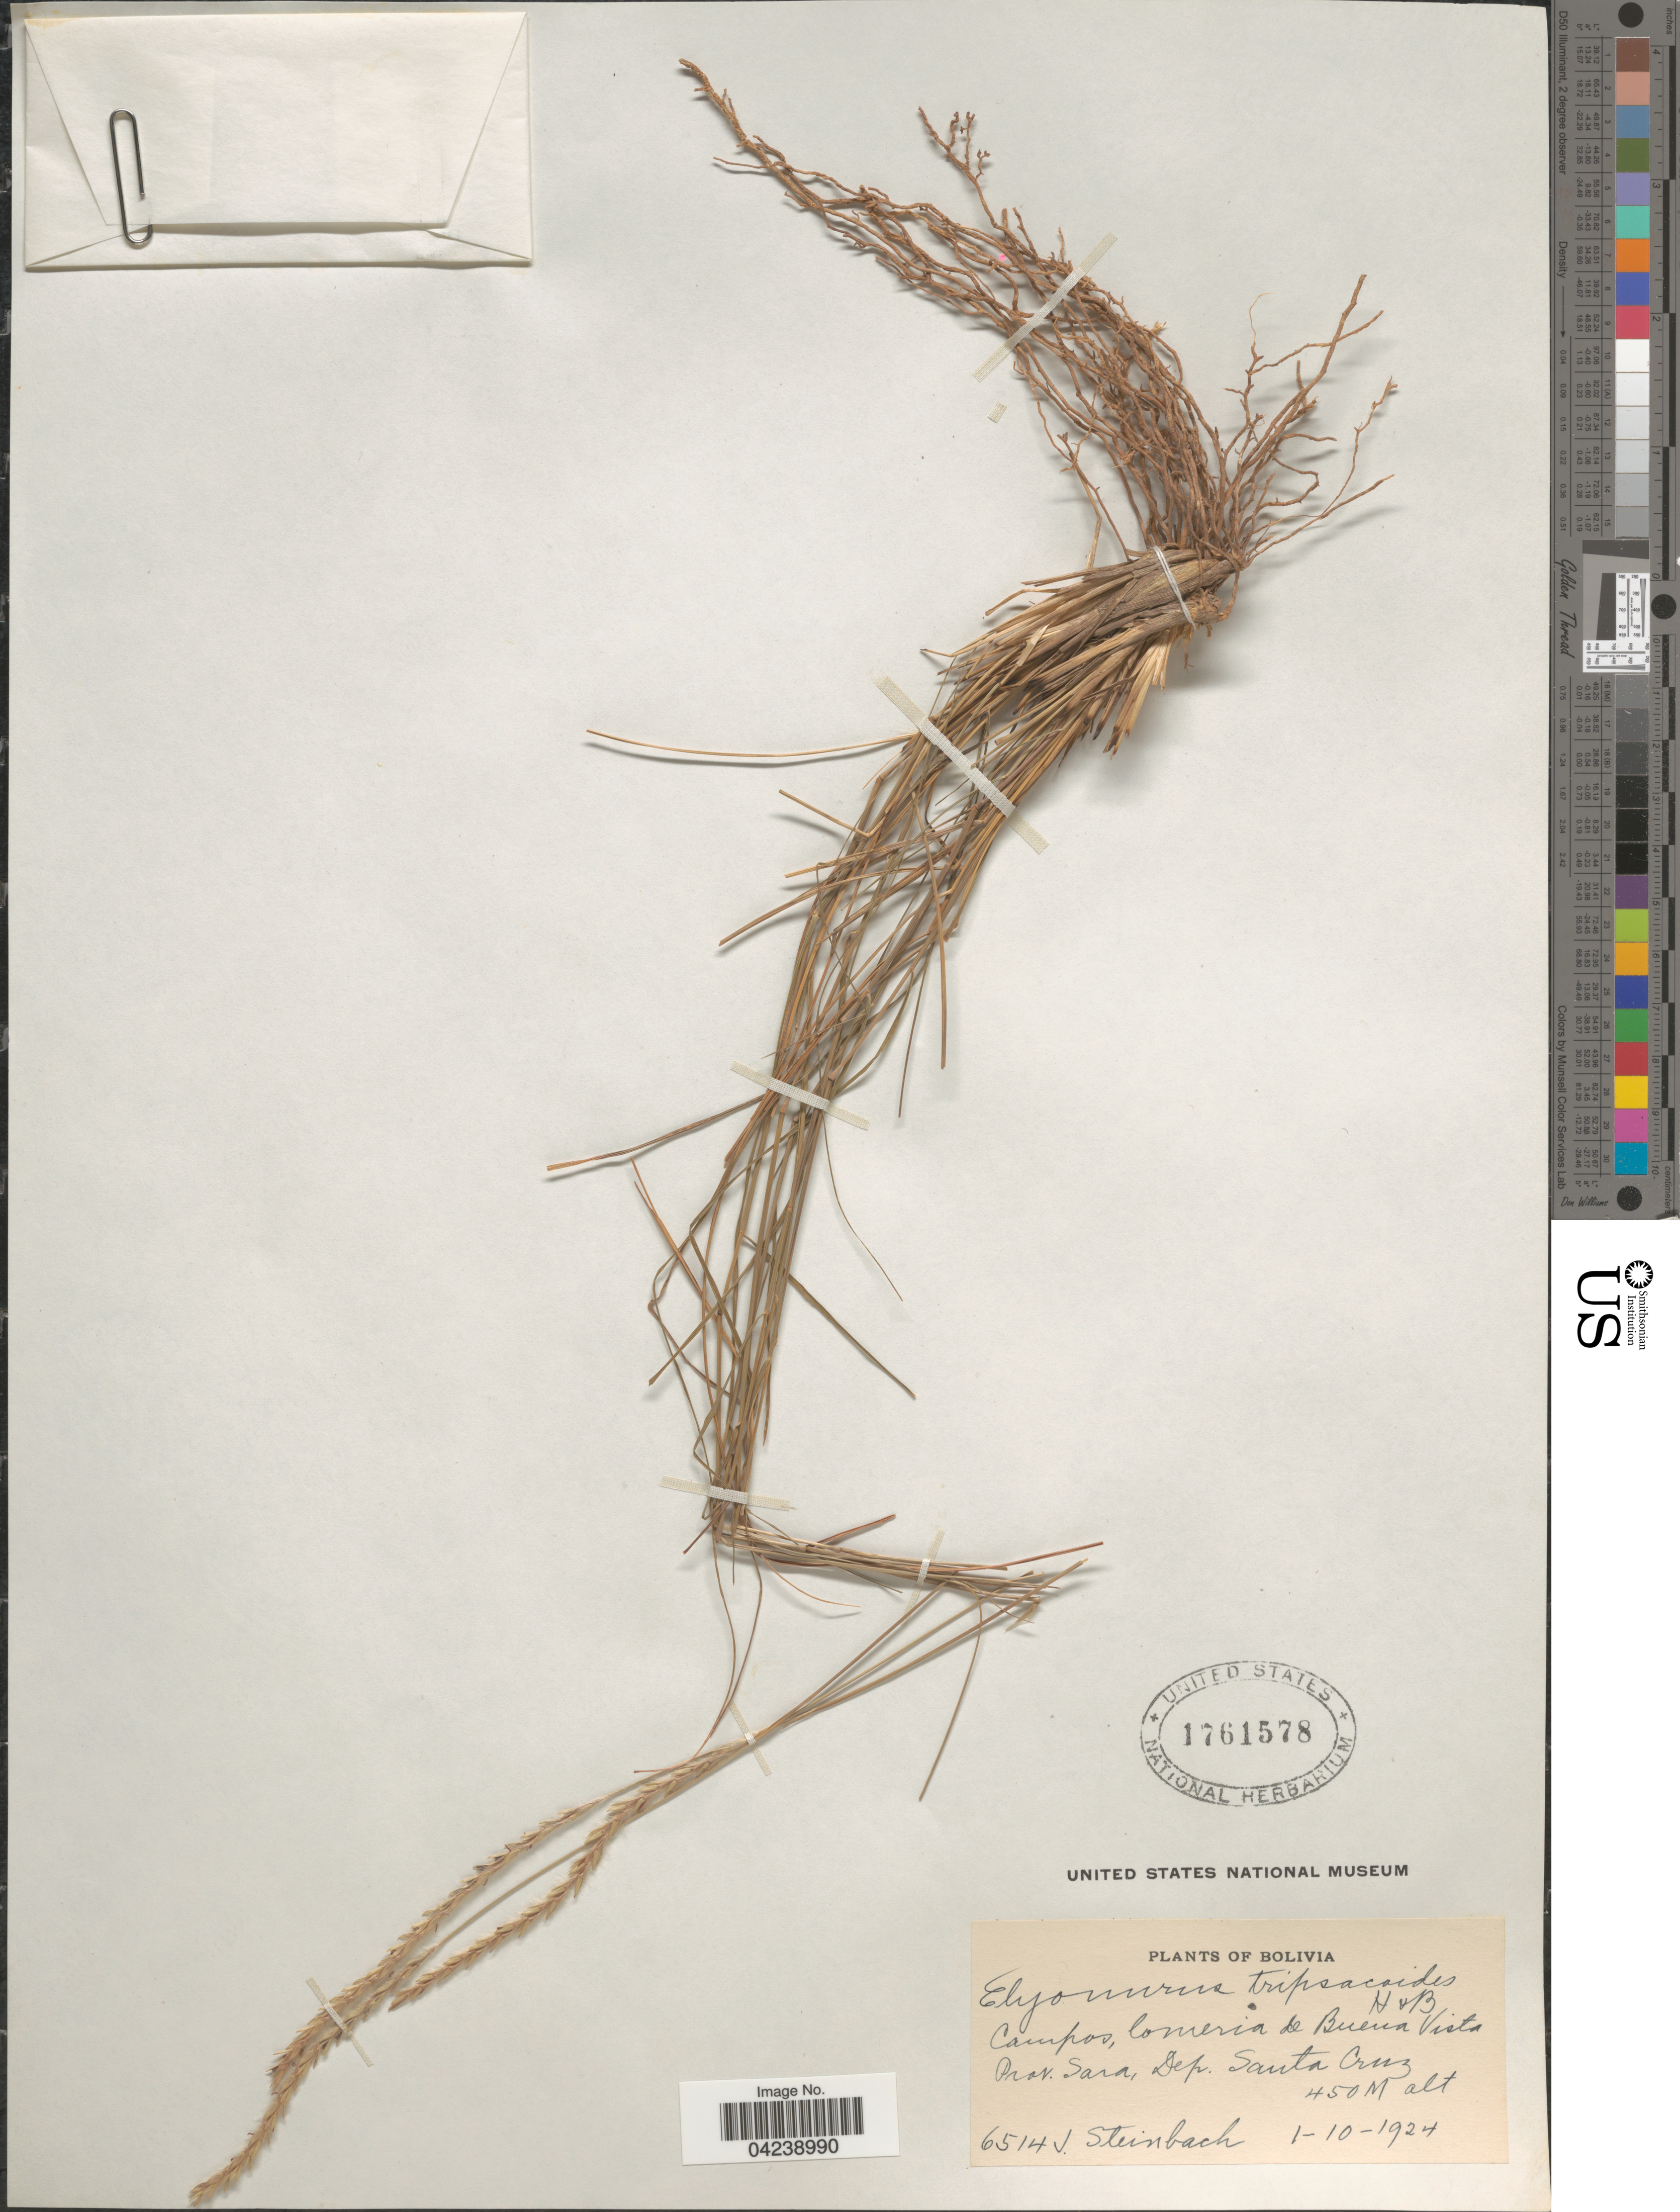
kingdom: Plantae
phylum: Tracheophyta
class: Liliopsida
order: Poales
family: Poaceae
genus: Elionurus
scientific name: Elionurus muticus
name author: (Spreng.) Kuntze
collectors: J. Steinbach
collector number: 6514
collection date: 1924-10-01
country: Bolivia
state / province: Santa Cruz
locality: Campos, Lomerio de Buena Vista. Prov. Sara, Dep. Santa Cruz.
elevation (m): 450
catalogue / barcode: US 1761578